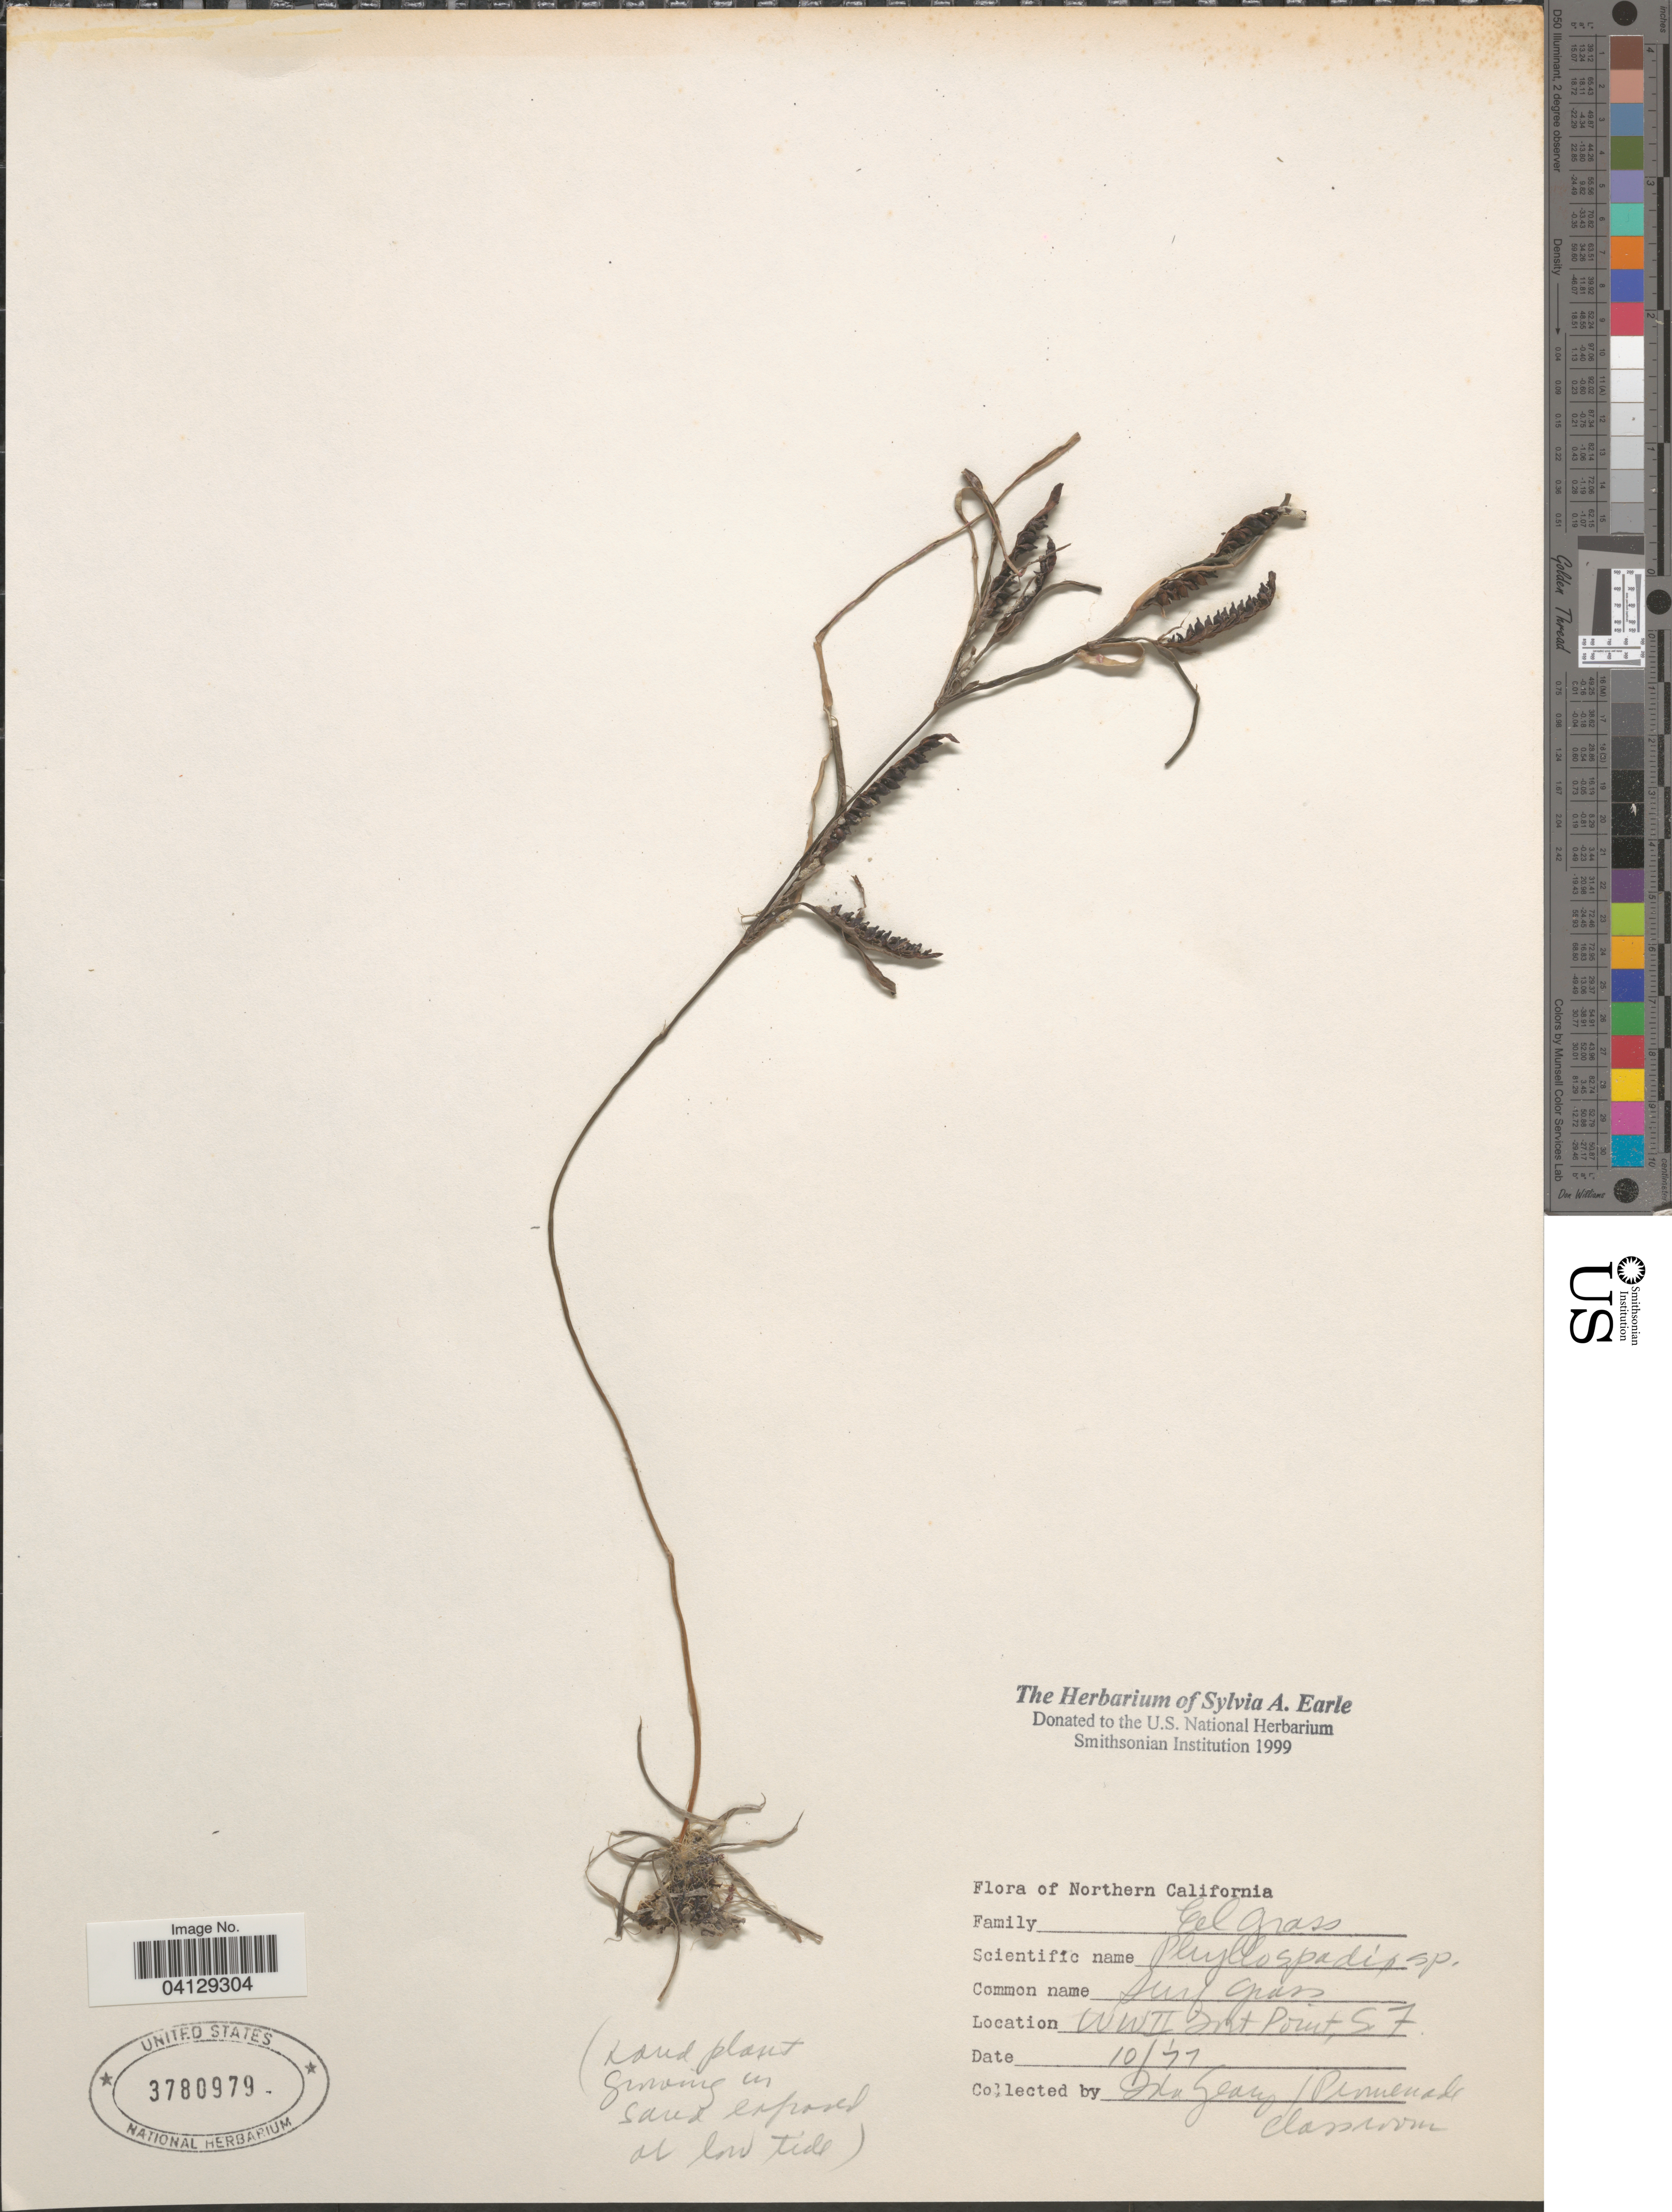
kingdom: Plantae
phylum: Tracheophyta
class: Liliopsida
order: Alismatales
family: Zosteraceae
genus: Phyllospadix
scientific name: Phyllospadix sp.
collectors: I. Geary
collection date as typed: Transcribed d/m/y: /10/77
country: United States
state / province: California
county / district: San Francisco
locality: Northern California. WWII Int Point, S.F.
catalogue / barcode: US 3780979